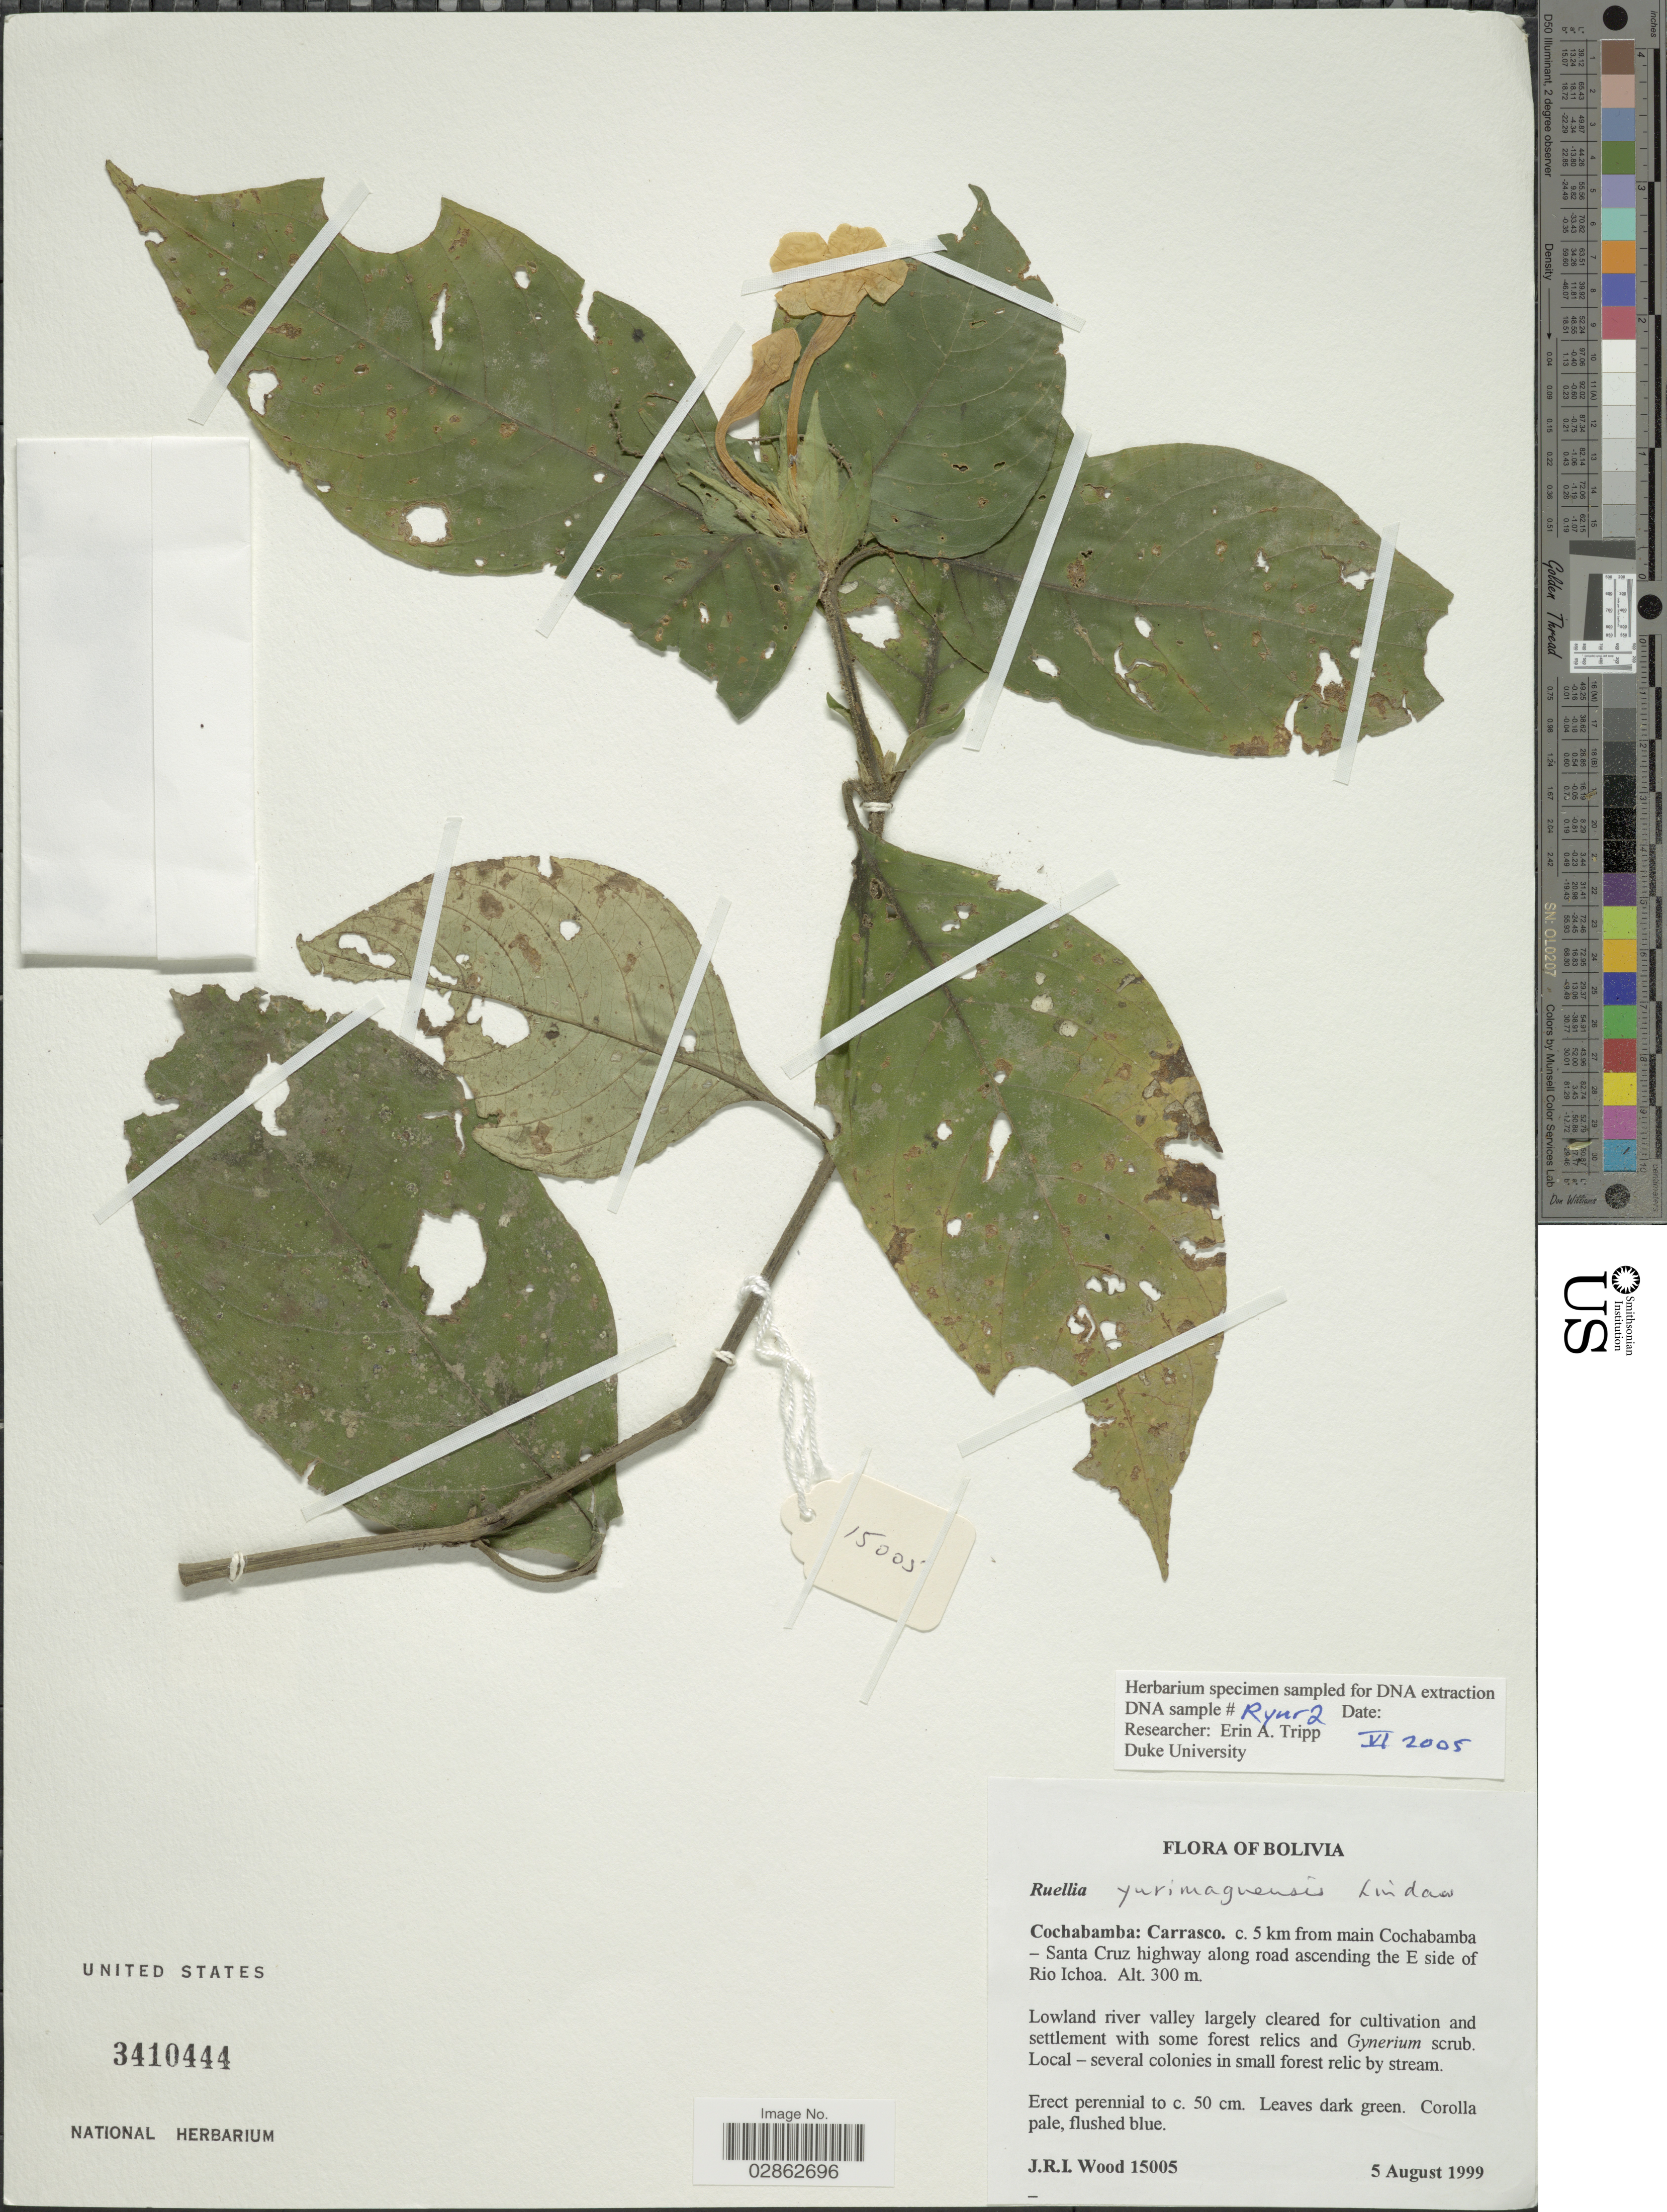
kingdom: Plantae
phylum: Tracheophyta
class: Magnoliopsida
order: Lamiales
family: Acanthaceae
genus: Ruellia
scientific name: Ruellia yurimaguensis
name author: Lindau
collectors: J. R. I. Wood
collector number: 15005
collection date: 1999-08-05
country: Bolivia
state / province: Cochabamba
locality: Carrasco c. 5 km from main Cochabamba-Santa Cruz highway along road ascending the E side of Rio Ichoa.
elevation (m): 300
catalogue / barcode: US 3410444